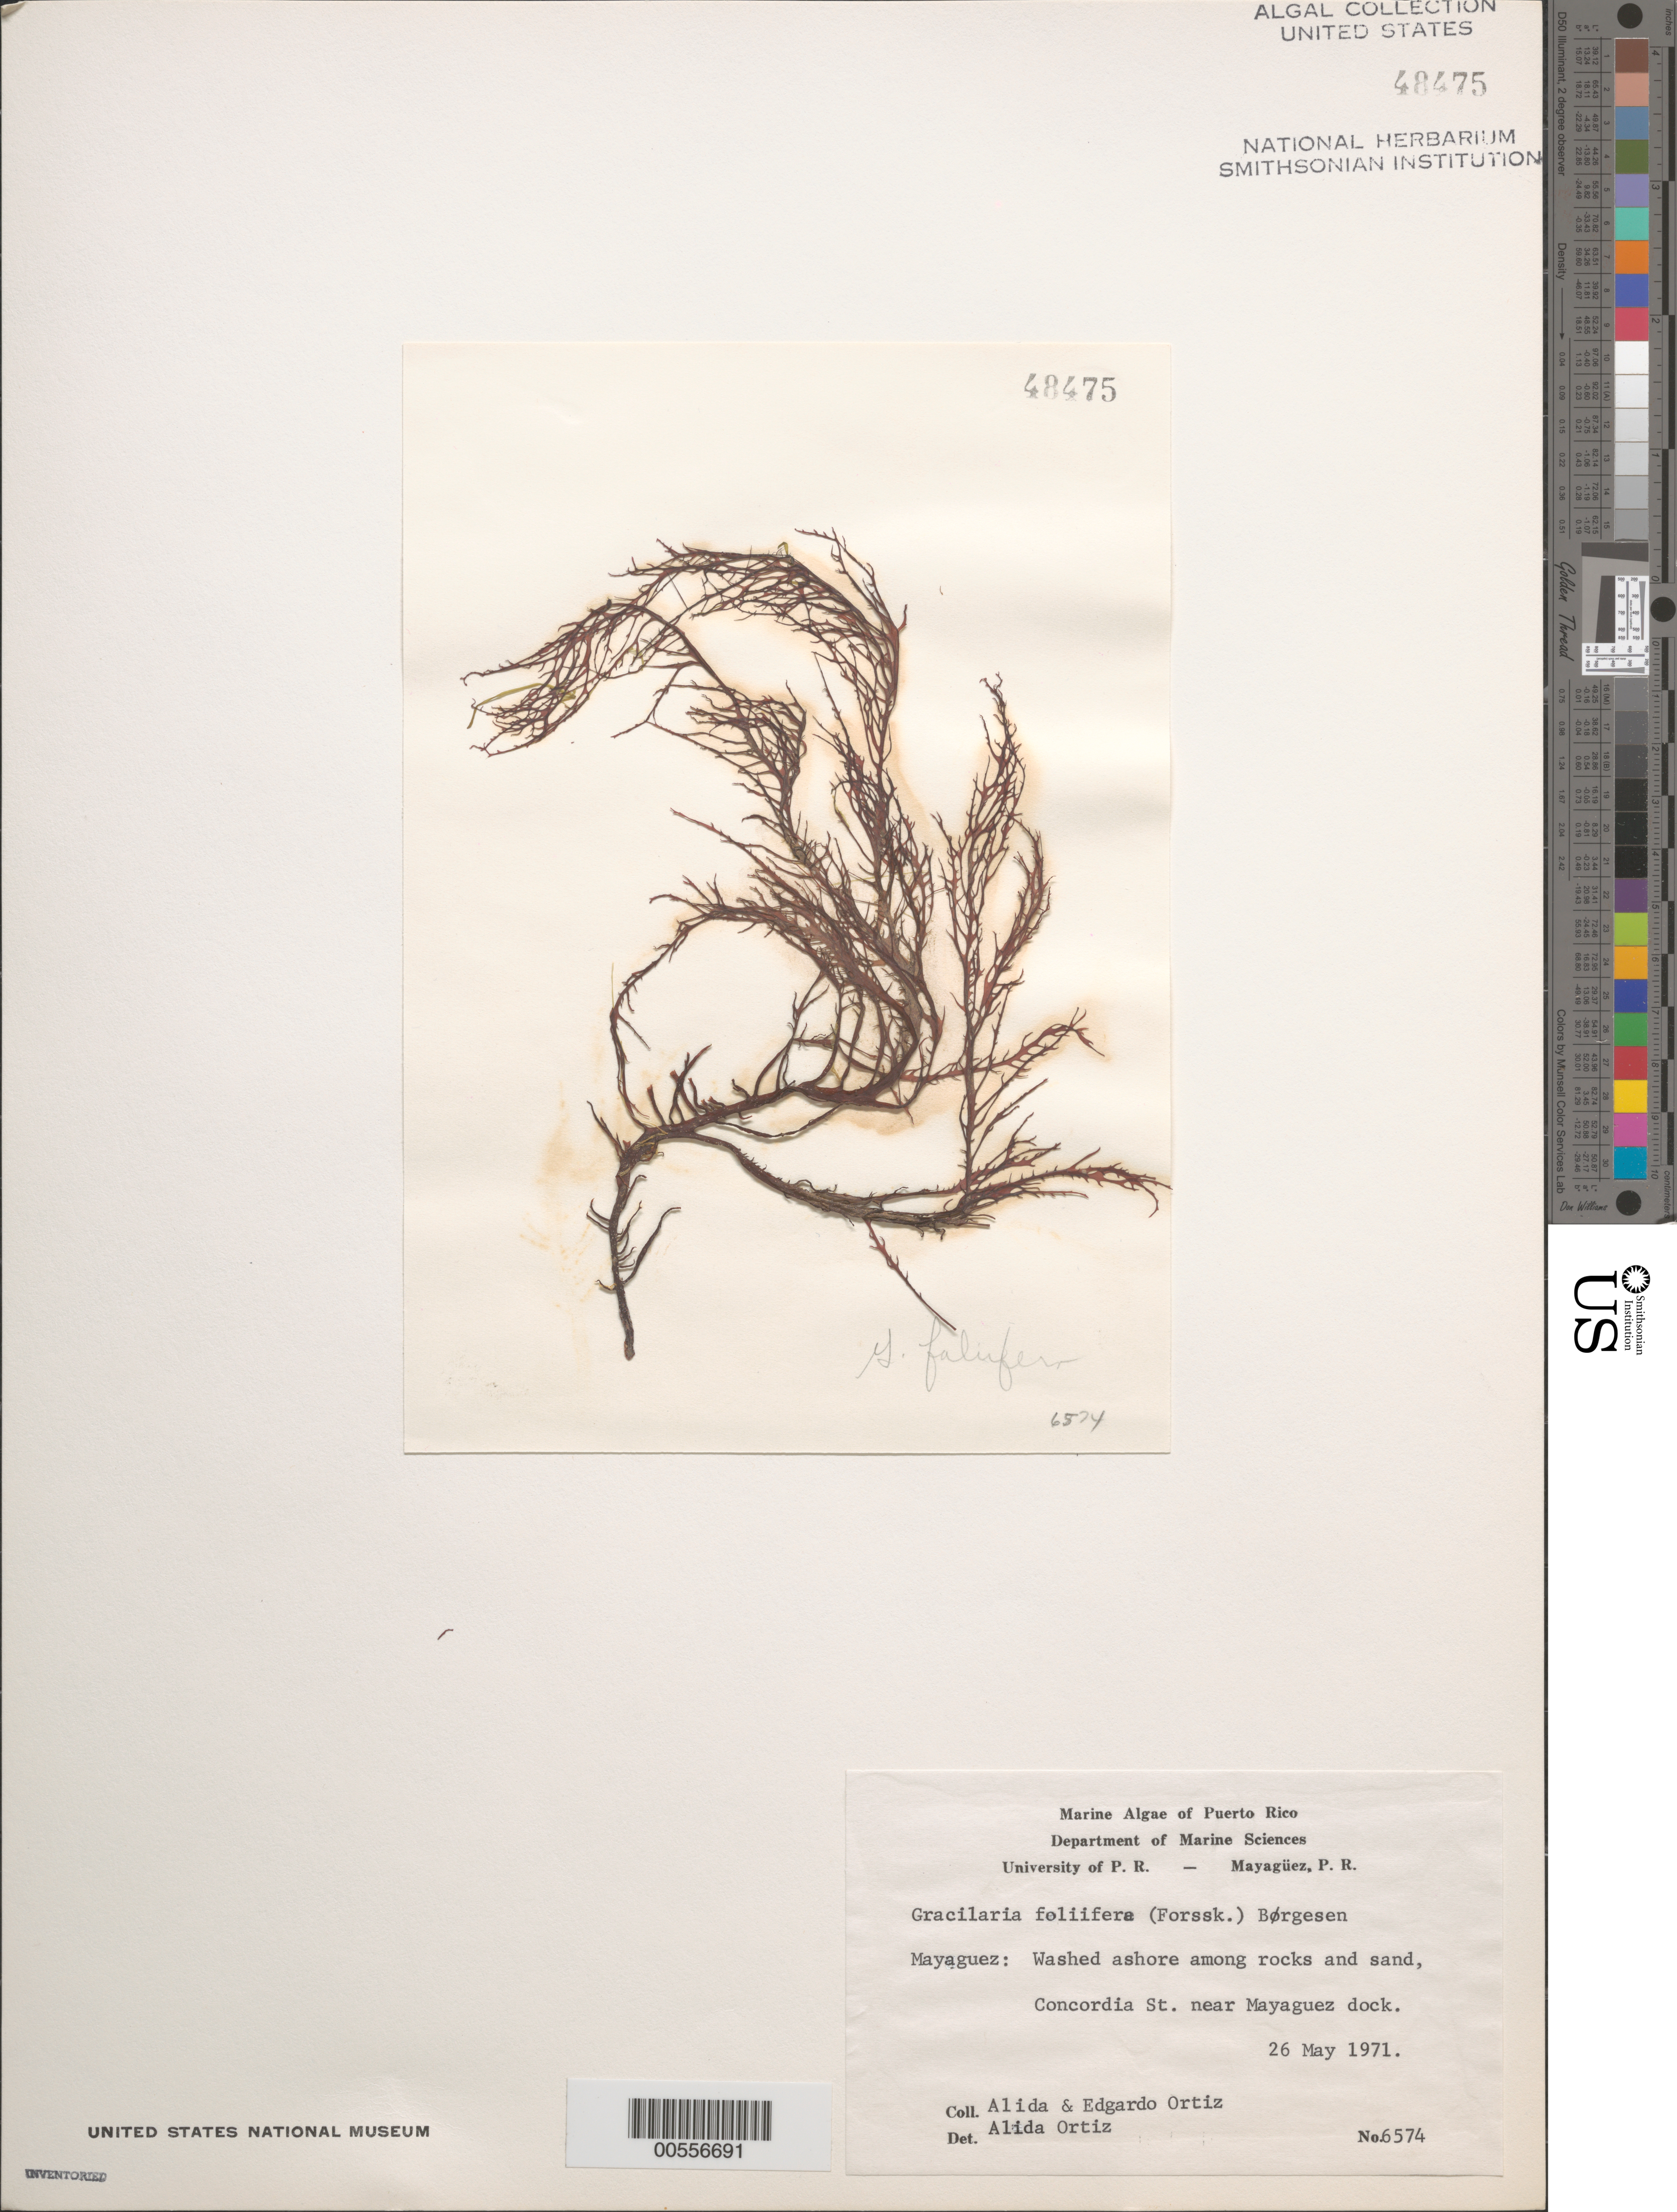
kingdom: Plantae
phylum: Rhodophyta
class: Florideophyceae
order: Gracilariales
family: Gracilariaceae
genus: Gracilaria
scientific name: Gracilaria foliifera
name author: (Forssk.) Børgesen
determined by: Ortiz, A.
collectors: E. Ortiz & Alida Ortiz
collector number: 6574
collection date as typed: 26 May 1971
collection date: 1971-05-26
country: Puerto Rico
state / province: Mayaguez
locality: Concordia street, near mayaguez dock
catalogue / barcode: US 48475